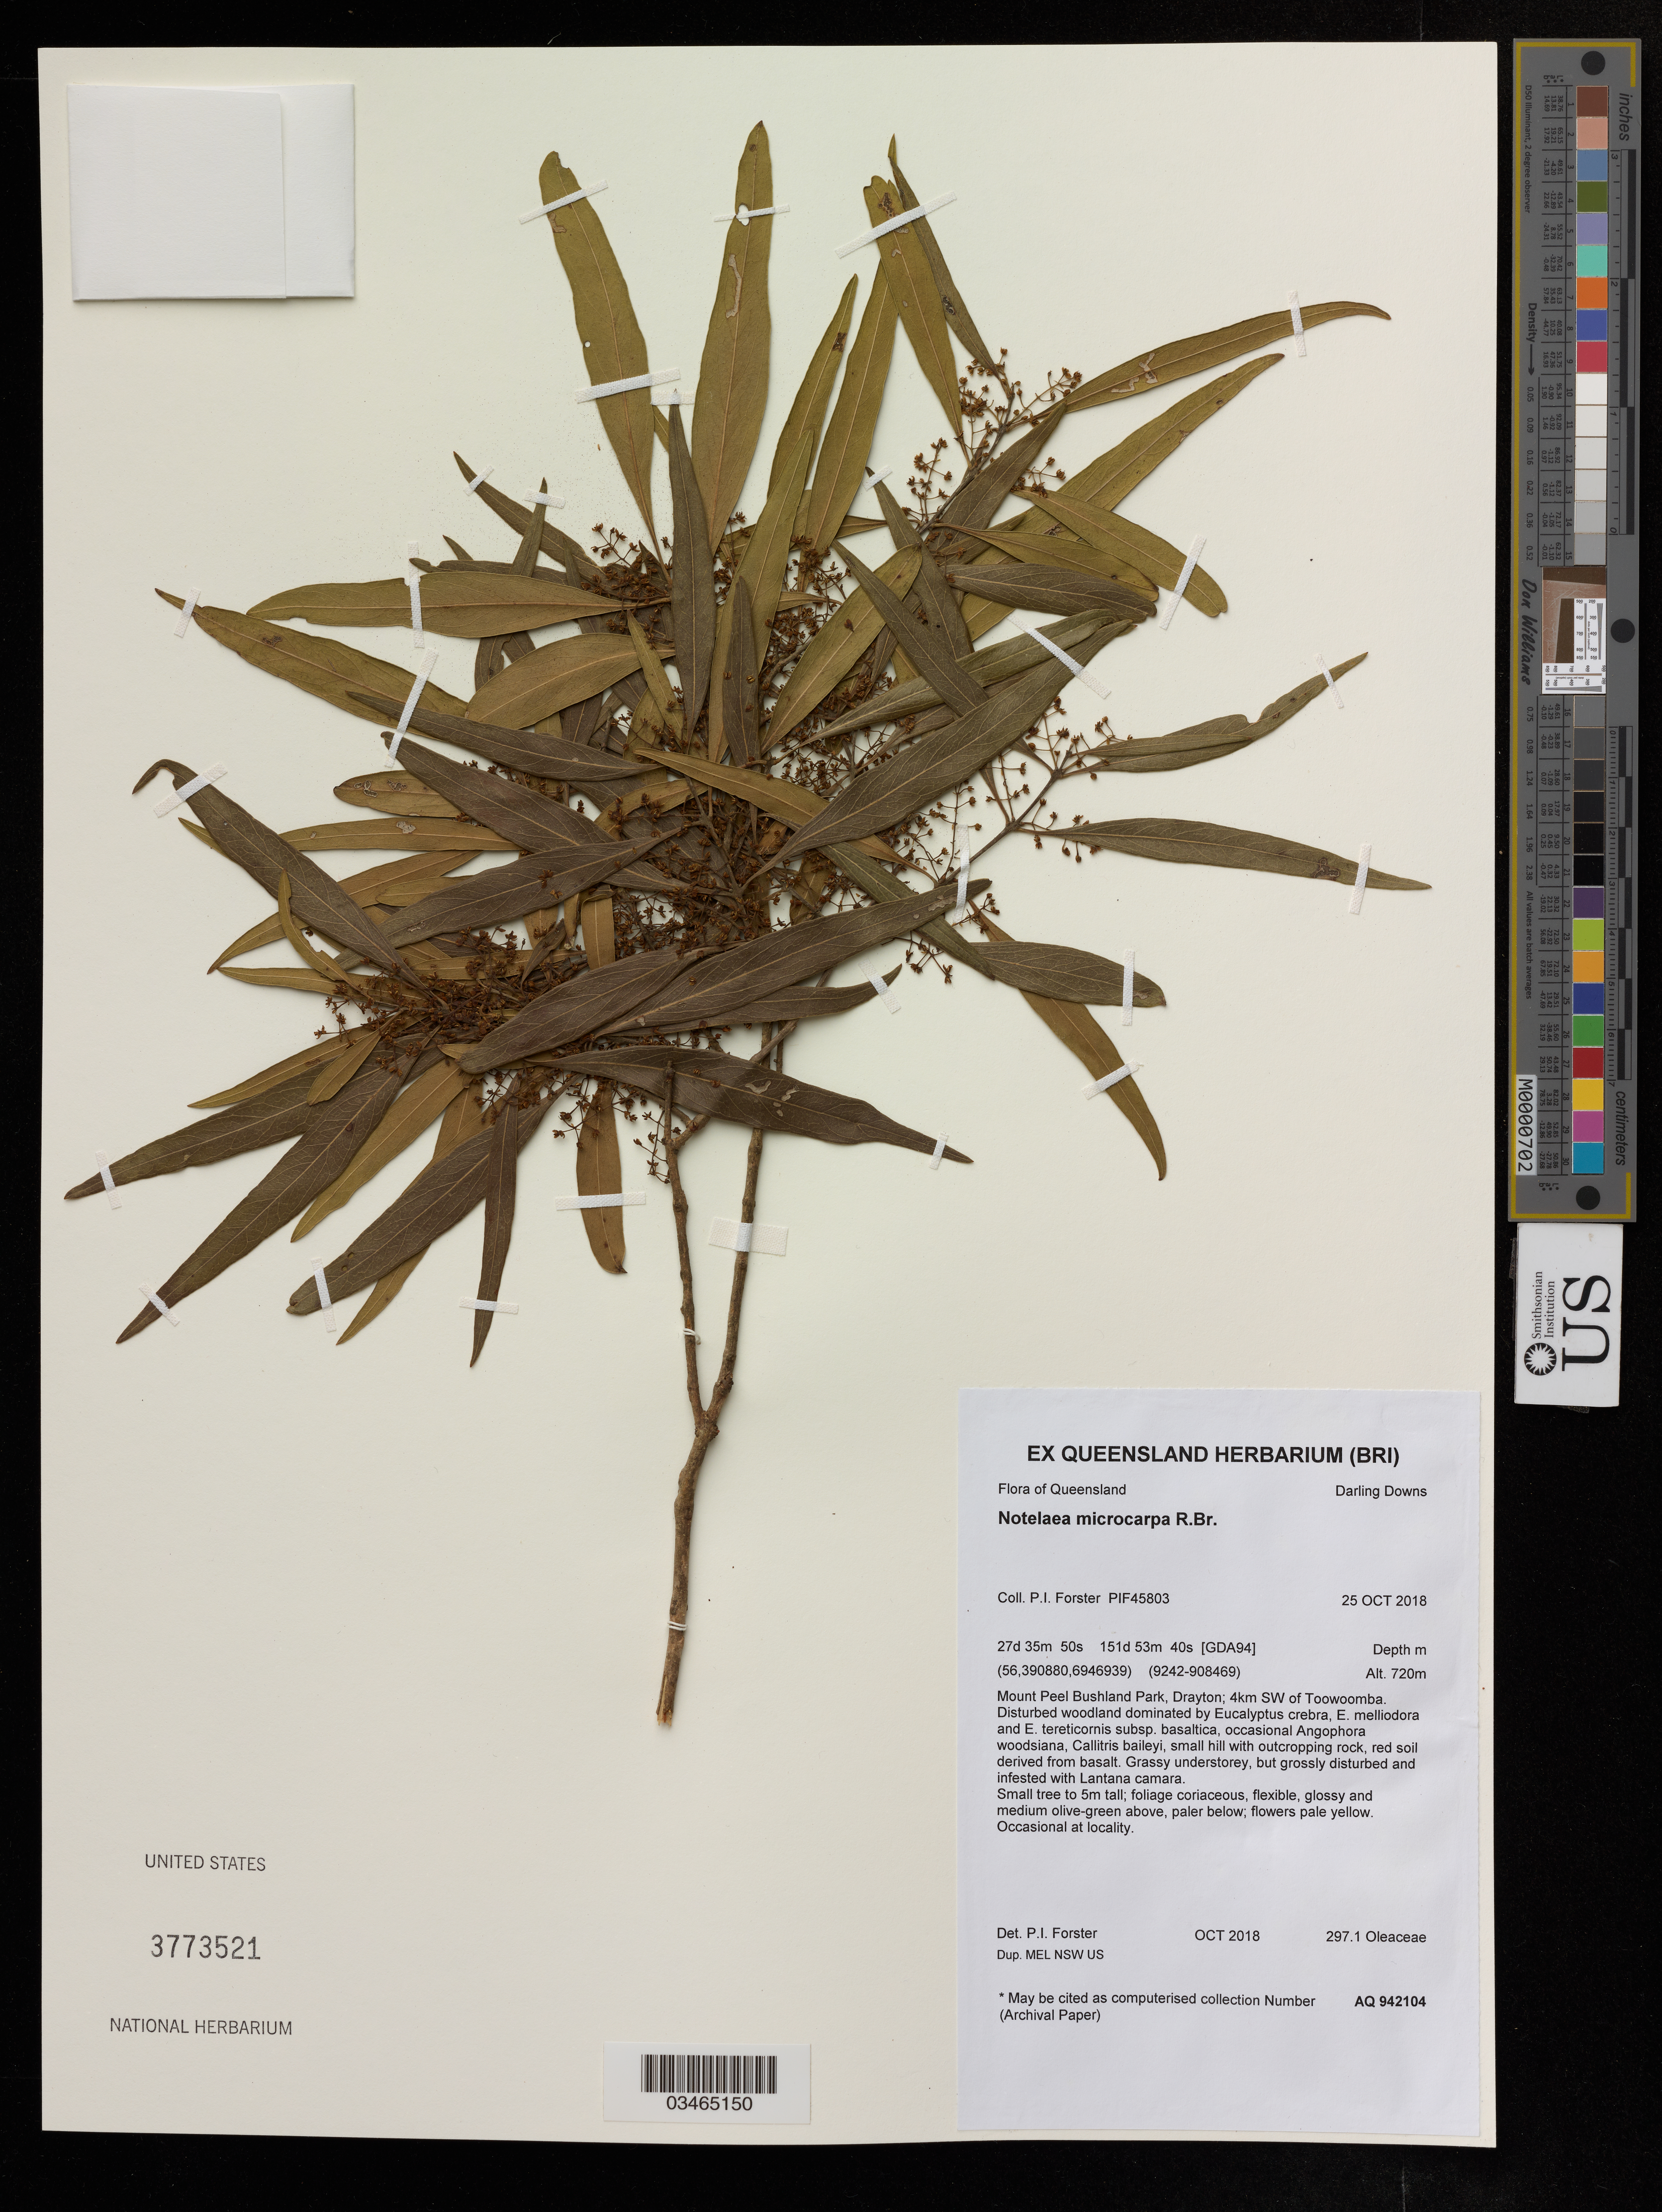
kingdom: Plantae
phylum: Tracheophyta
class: Magnoliopsida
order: Lamiales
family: Oleaceae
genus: Notelaea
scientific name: Notelaea microcarpa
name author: R. Br.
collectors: P. Forster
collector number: PIF45803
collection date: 2018-10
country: Australia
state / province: Queensland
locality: Darling Downs, Mount Peel Bushland Park, Drayton; 4km SW of Toowoomba.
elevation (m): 720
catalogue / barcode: US 3773521